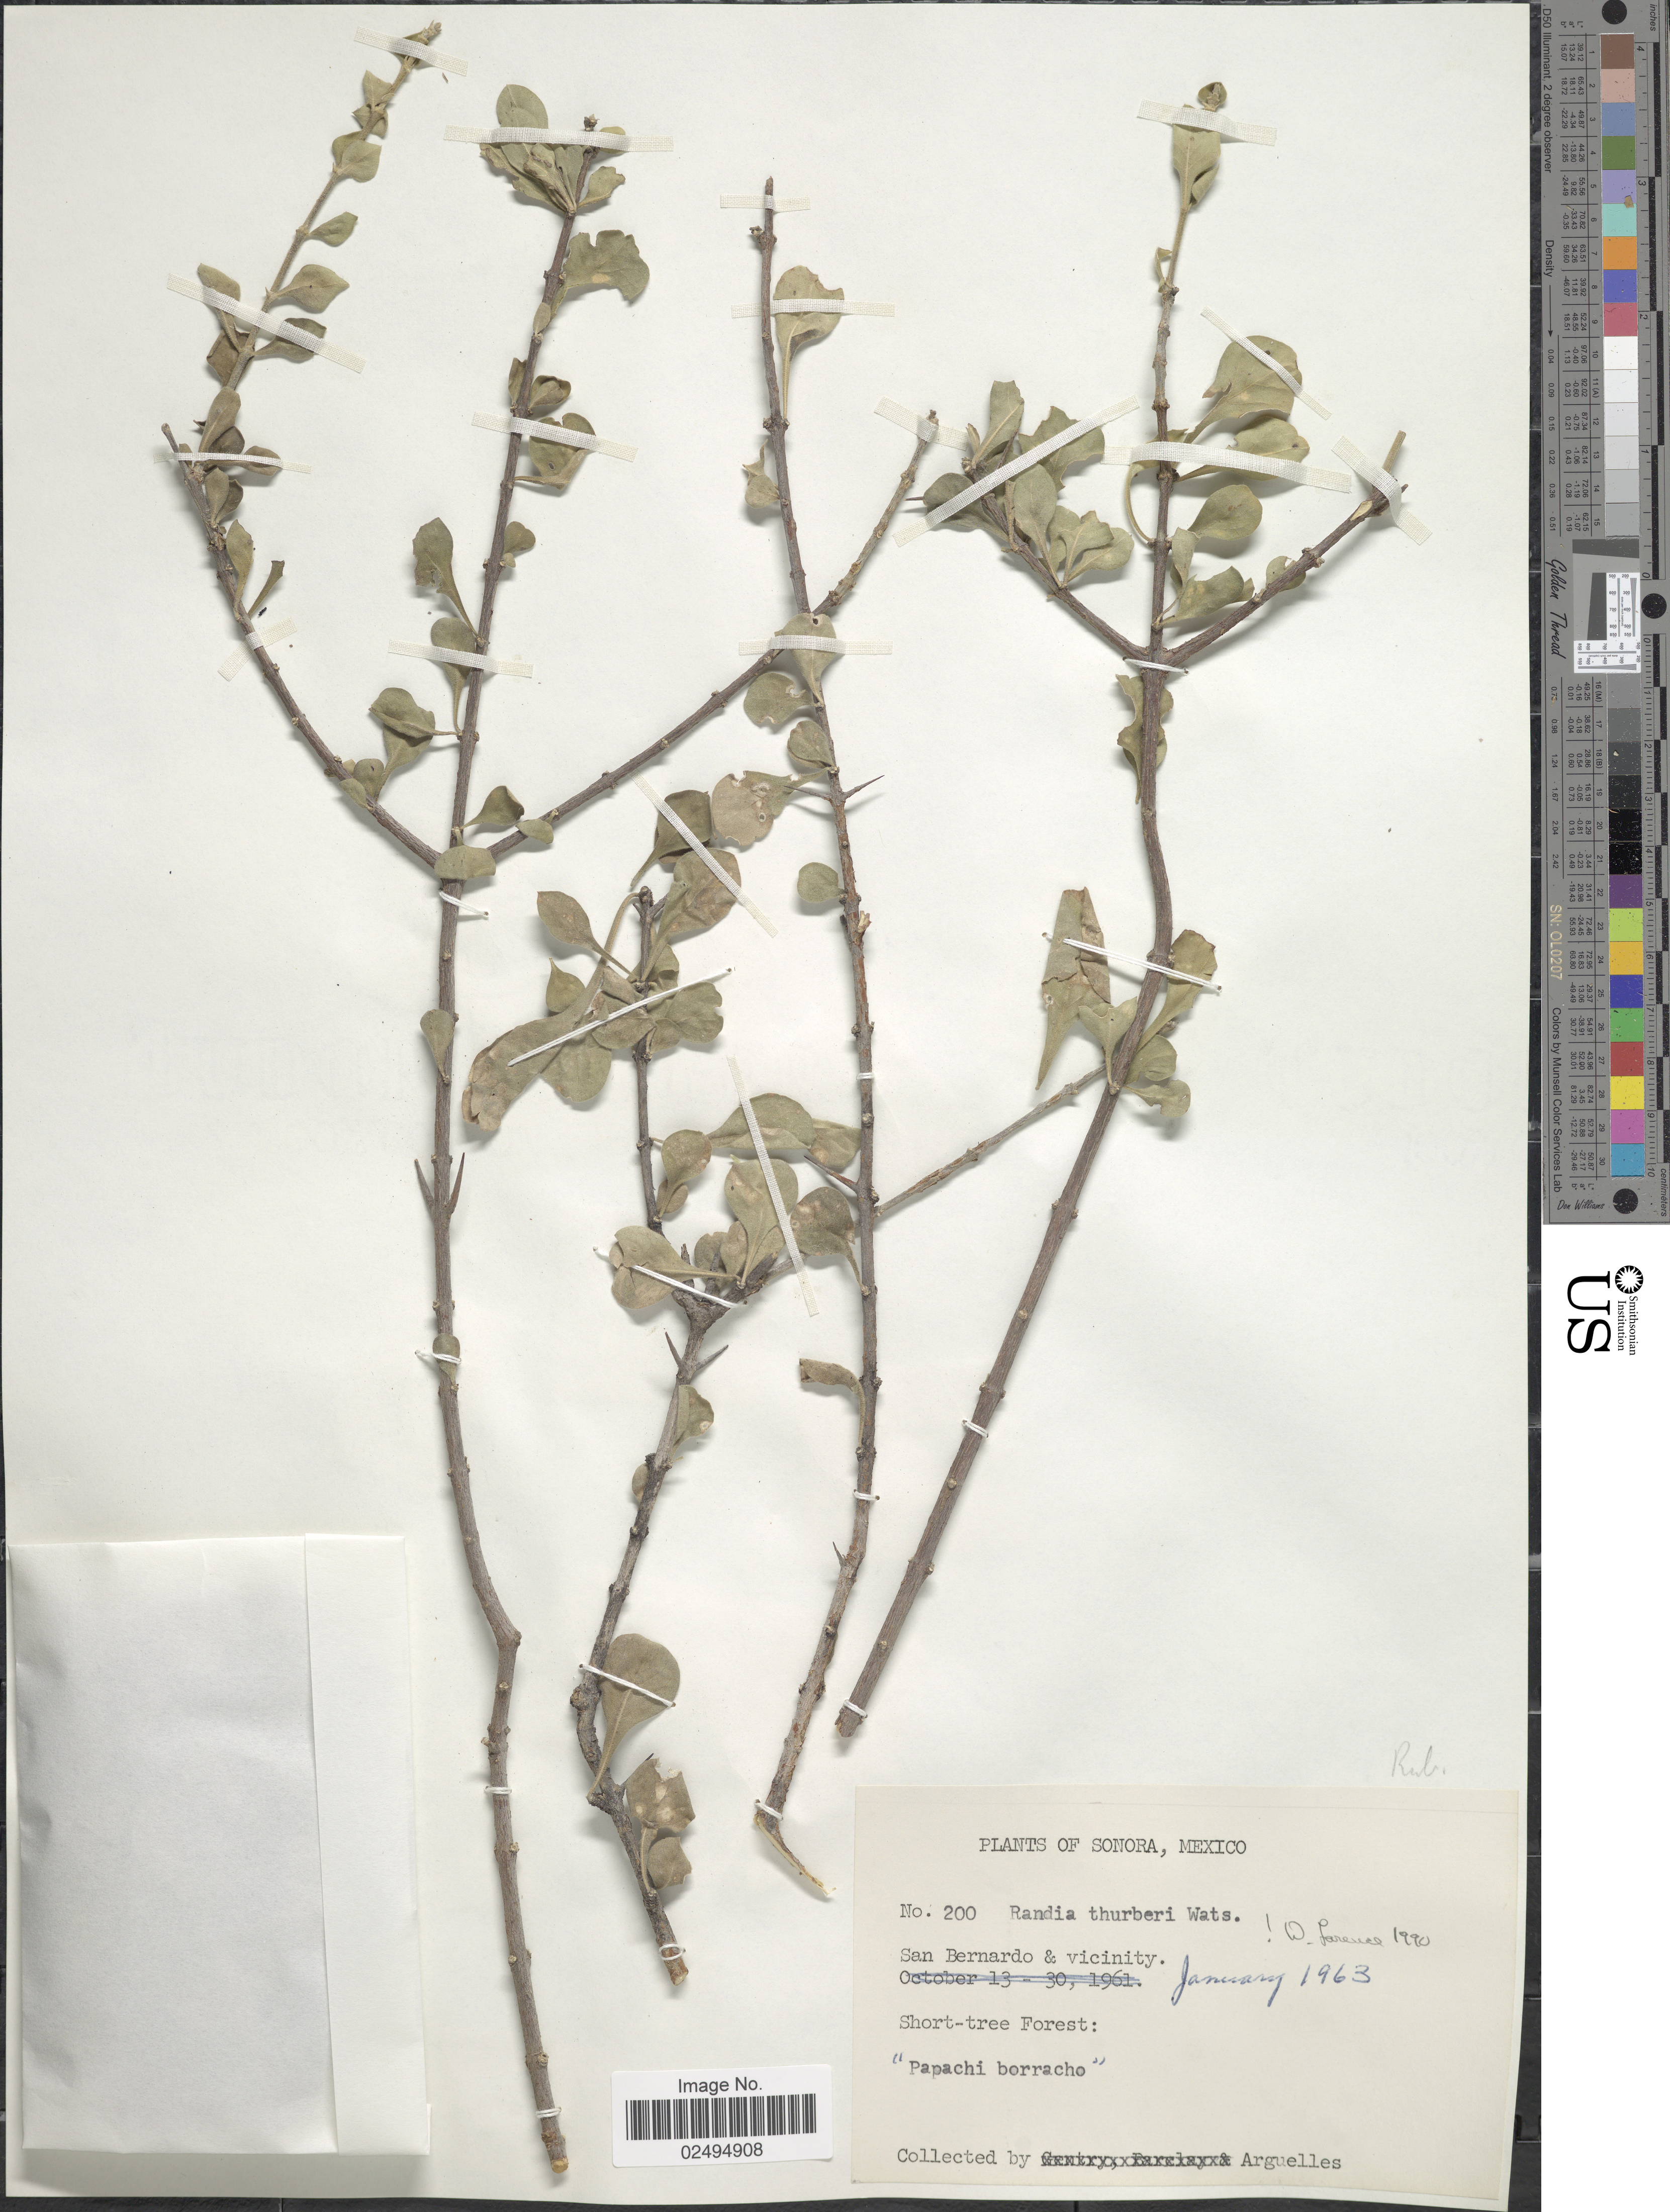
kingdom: Plantae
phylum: Tracheophyta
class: Magnoliopsida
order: Gentianales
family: Rubiaceae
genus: Randia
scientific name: Randia thurberi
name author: S. Watson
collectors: Arguelles, --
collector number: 200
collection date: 1963-01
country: Mexico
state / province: Sonora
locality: San Bernardo & vicinity